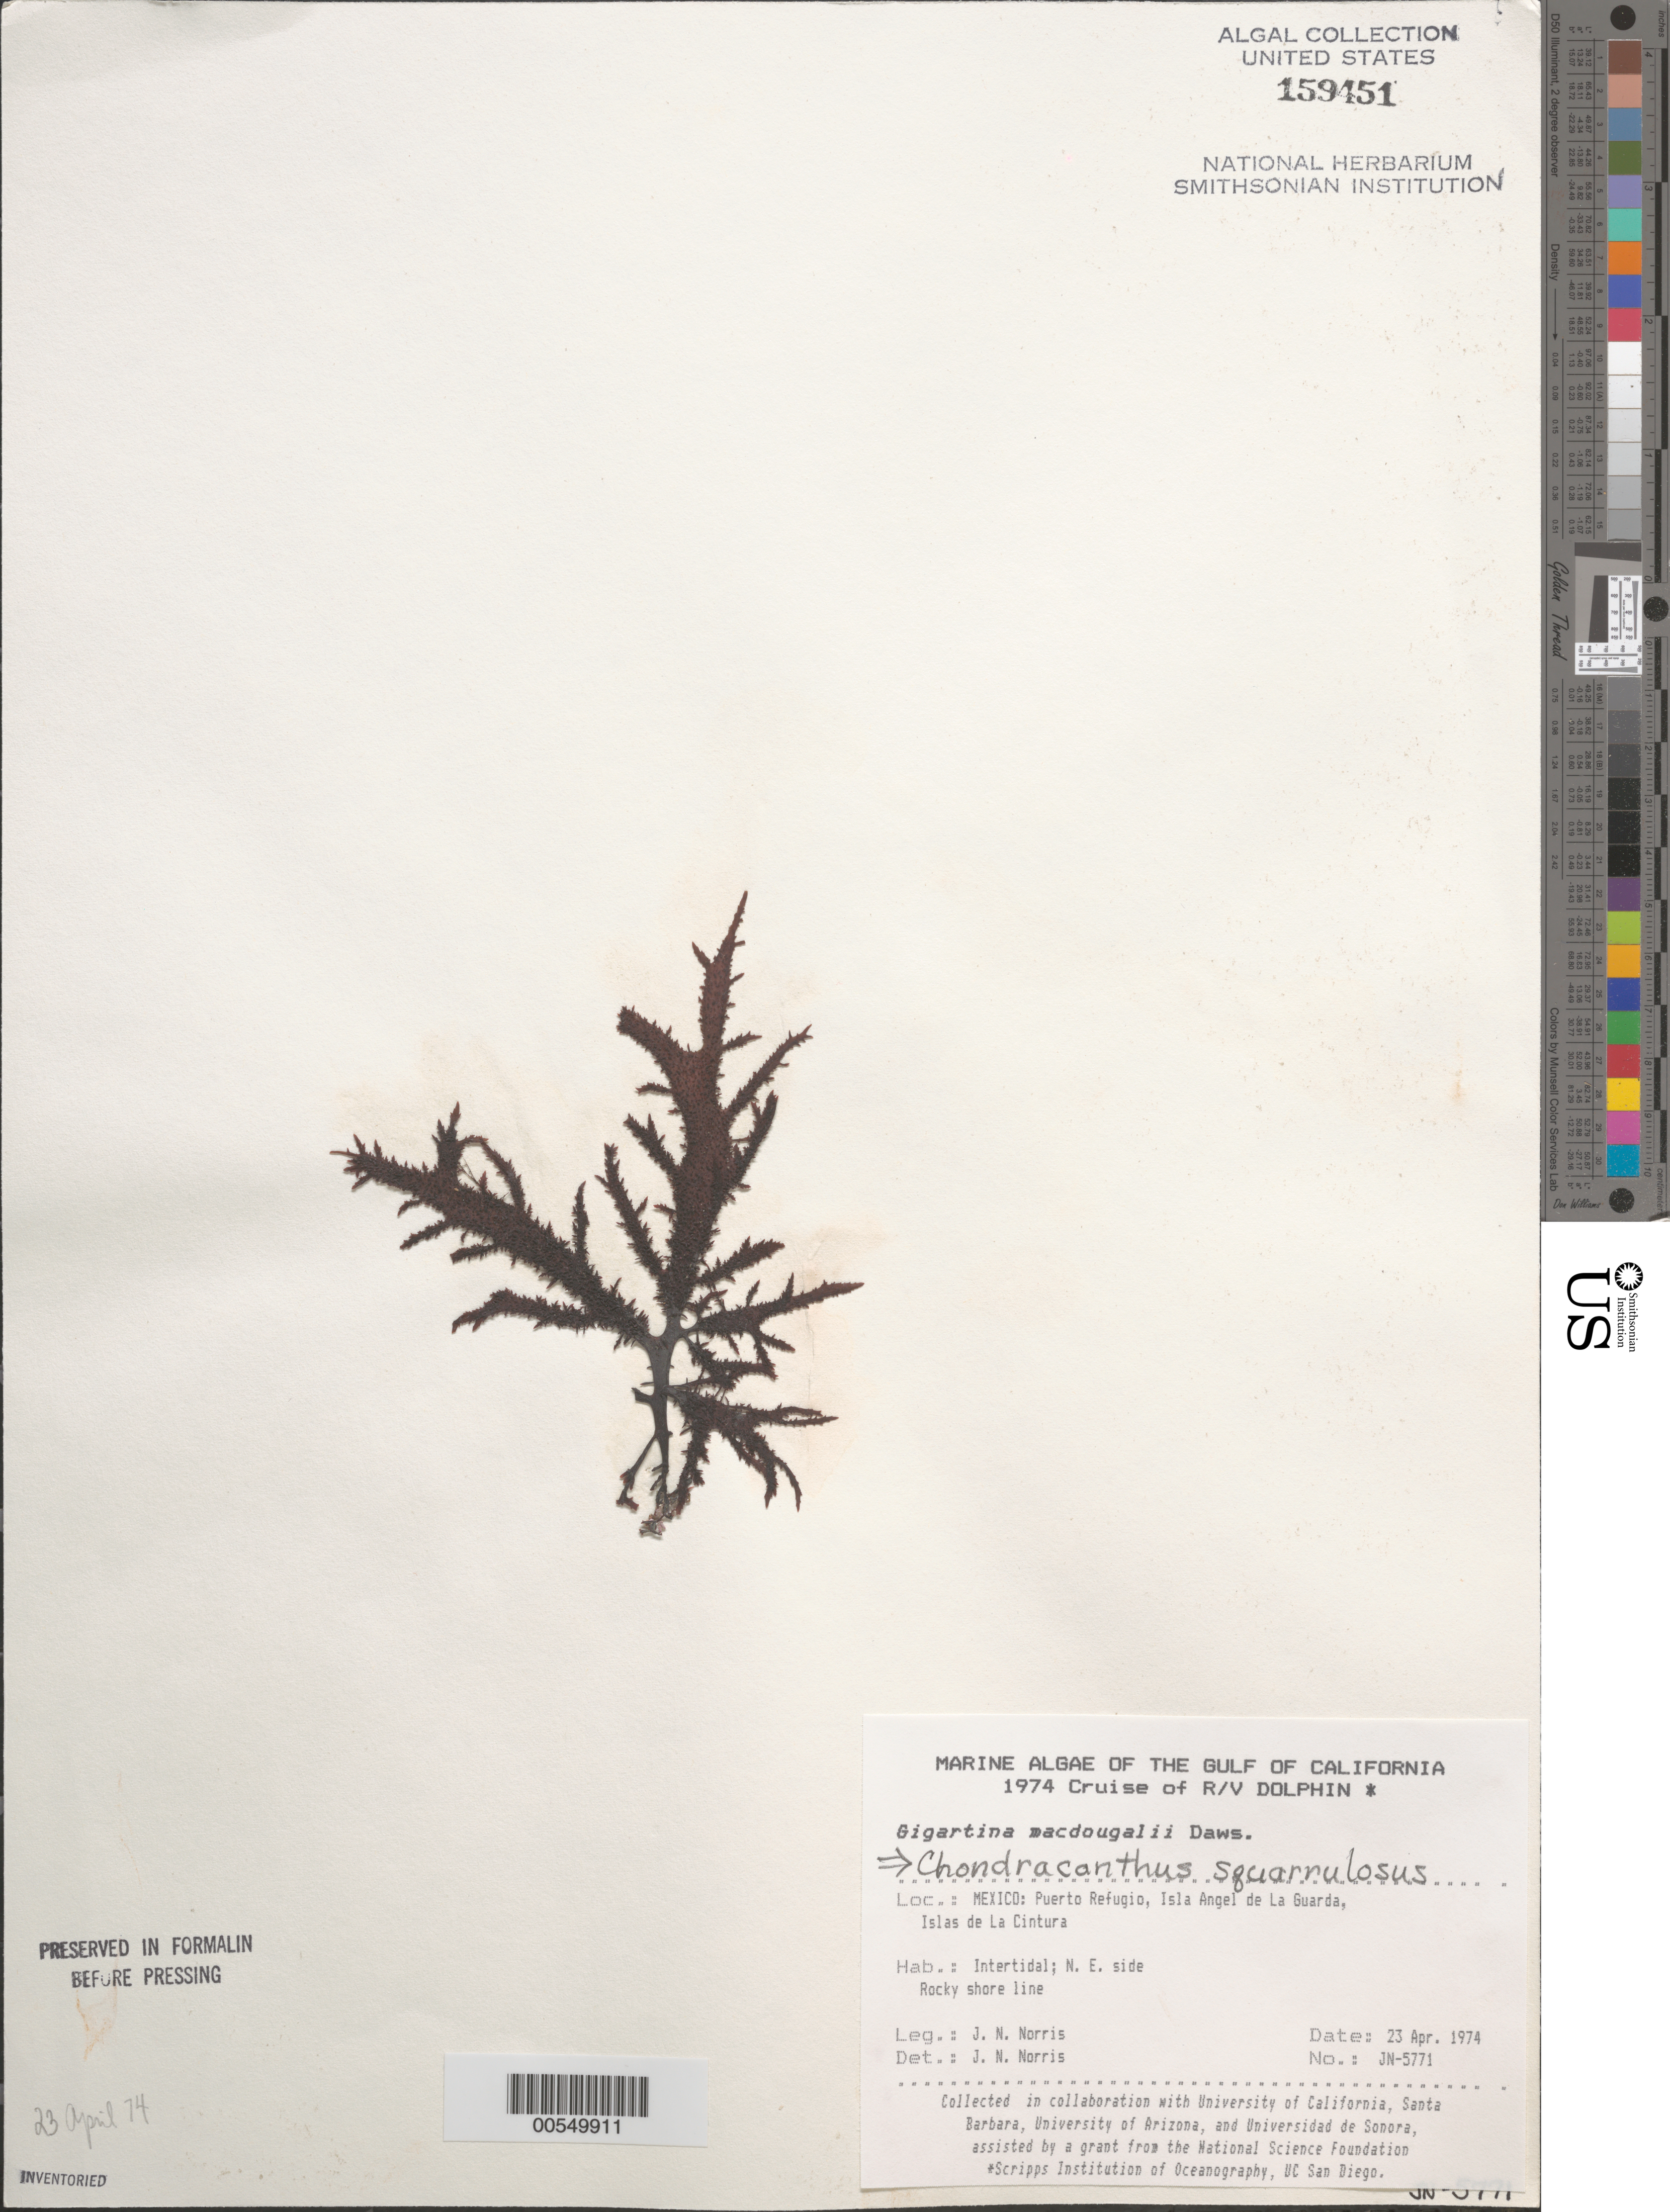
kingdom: Plantae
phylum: Rhodophyta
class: Florideophyceae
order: Gigartinales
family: Gigartinaceae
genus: Chondracanthus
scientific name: Chondracanthus squarrulosus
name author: (Setch. & N.L. Gardner) J.R. Hughey et al.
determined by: Norris, James N.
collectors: J. N. Norris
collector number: JN-5771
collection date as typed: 23 Apr 1974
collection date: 1974-04-23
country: Mexico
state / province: Baja California Norte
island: Isla Angel de la Guarda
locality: Puerto Refugio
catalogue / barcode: US 159451